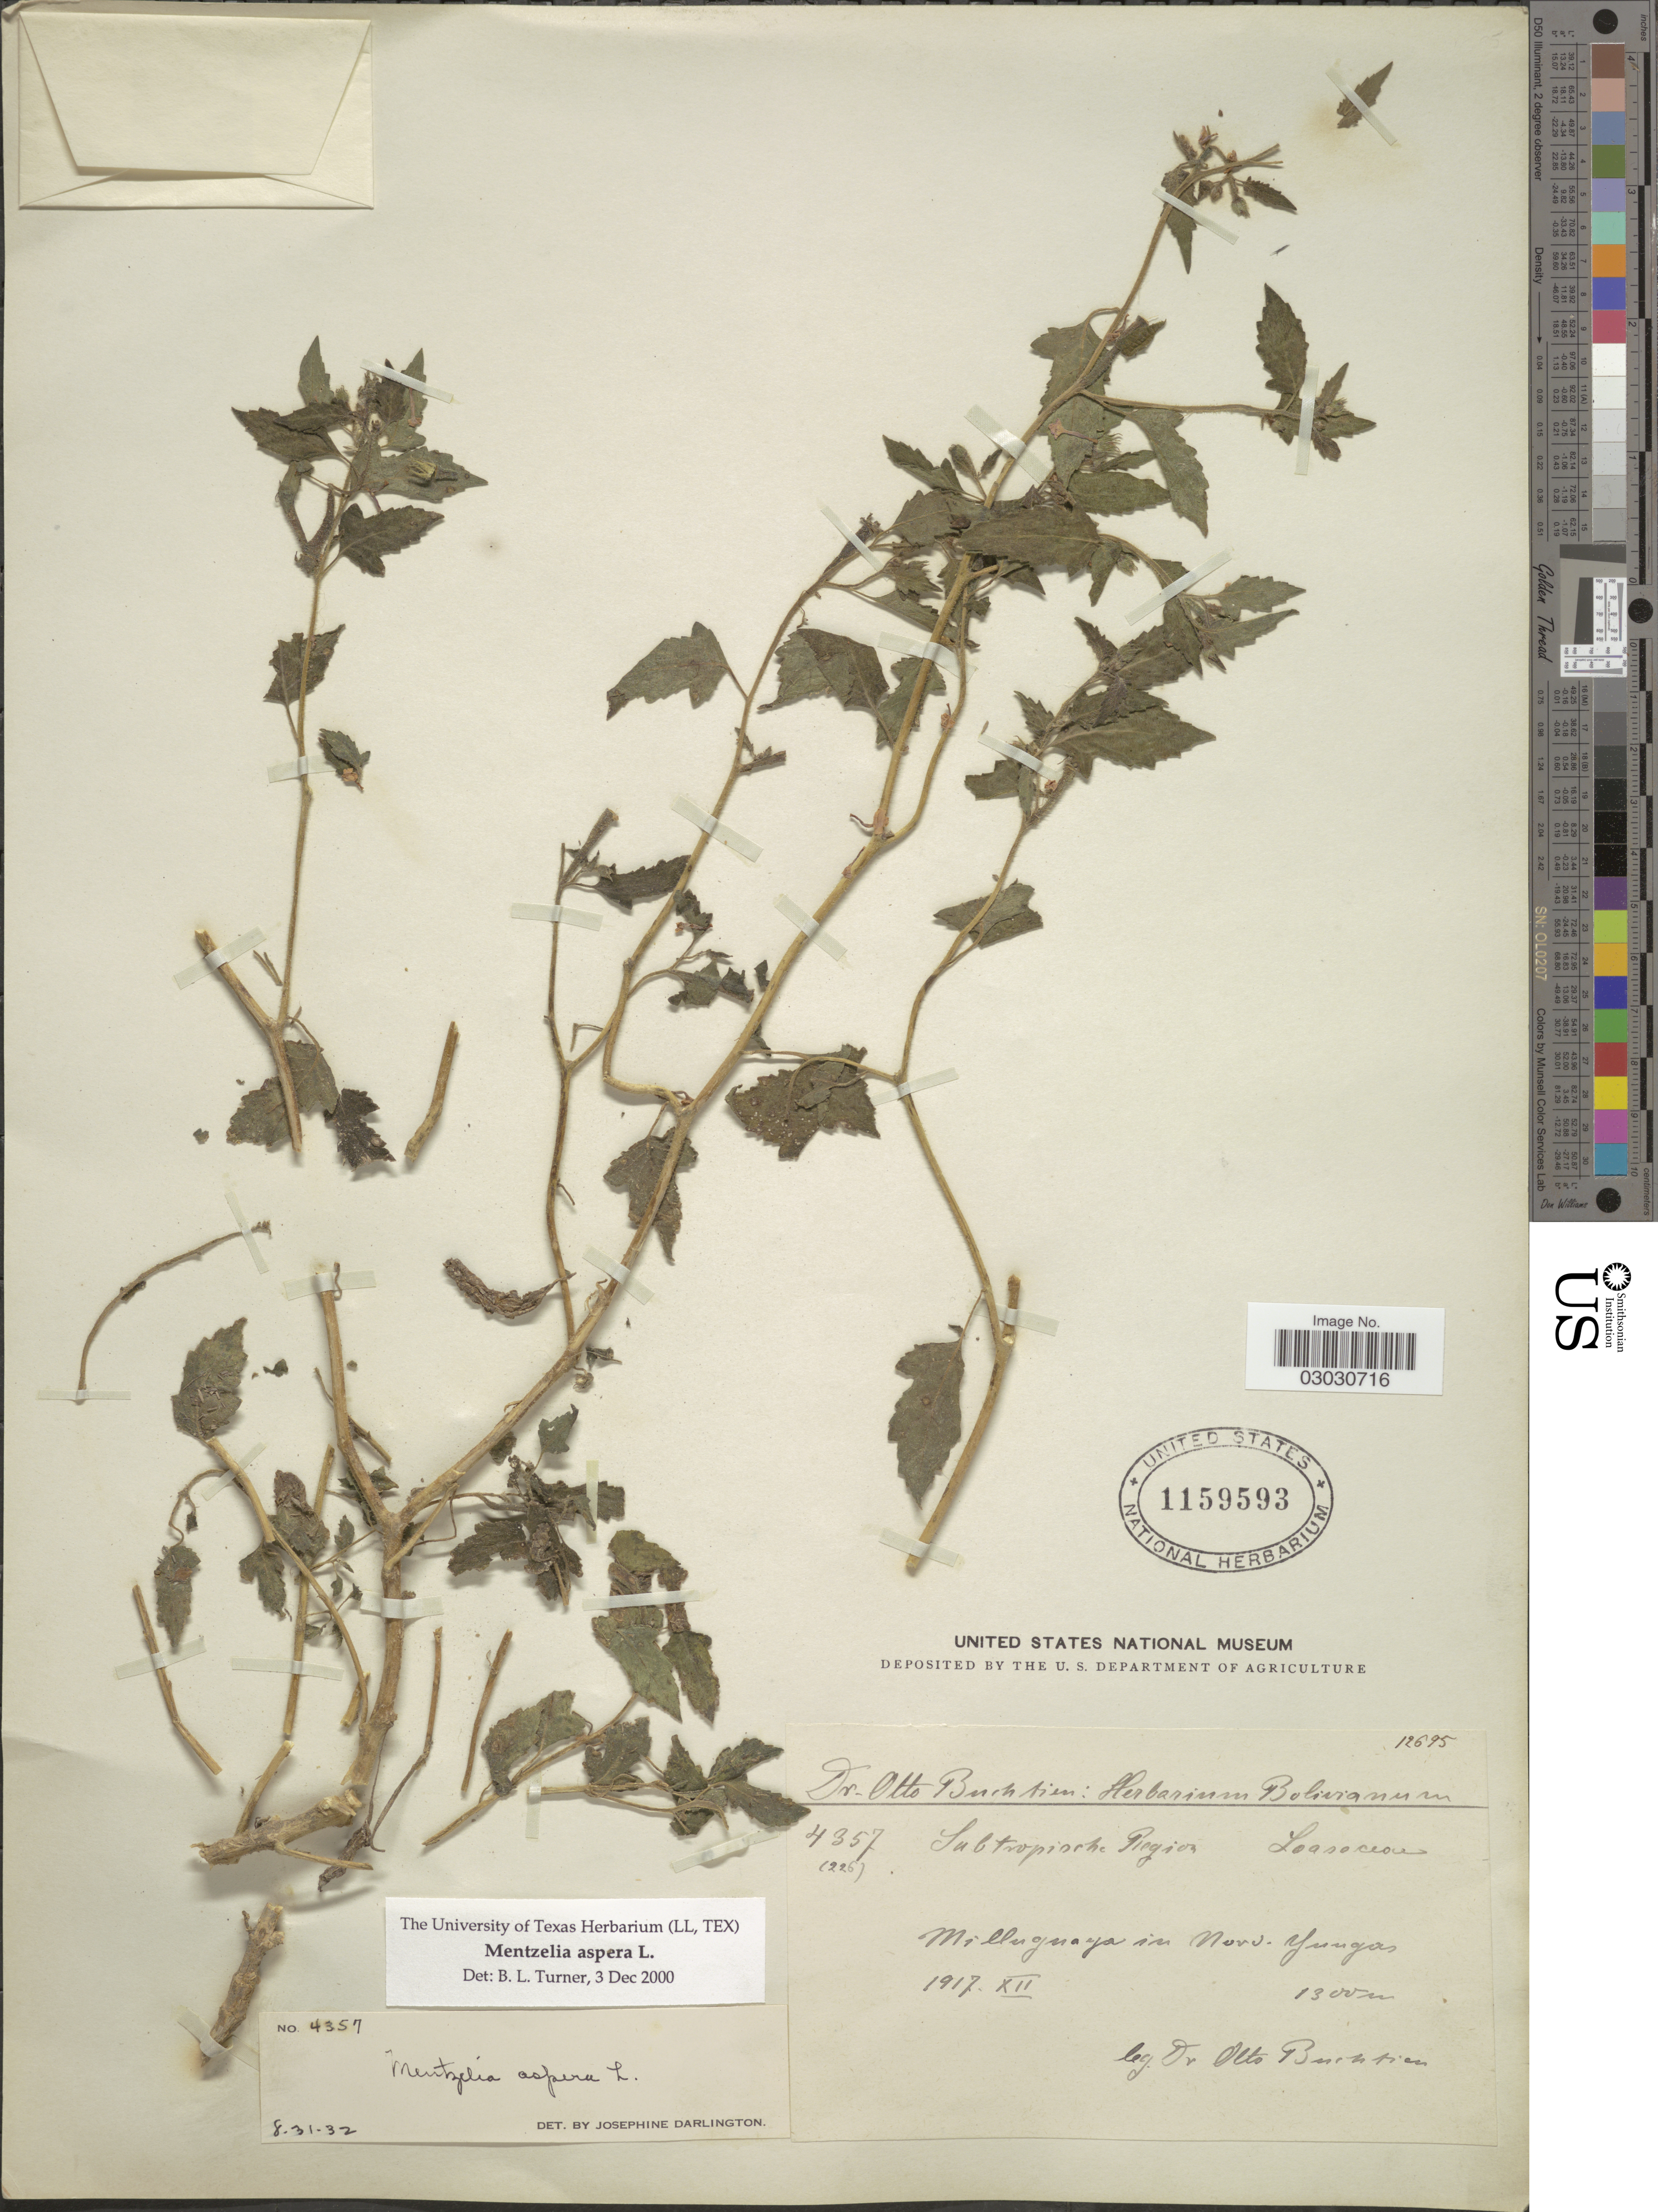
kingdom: Plantae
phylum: Tracheophyta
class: Magnoliopsida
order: Cornales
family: Loasaceae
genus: Mentzelia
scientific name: Mentzelia aspera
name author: L.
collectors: O. Buchtien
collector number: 4357/226/12695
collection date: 1917-12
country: Bolivia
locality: Milluguaya in Nord. Yungas.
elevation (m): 1300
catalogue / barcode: US 1159593